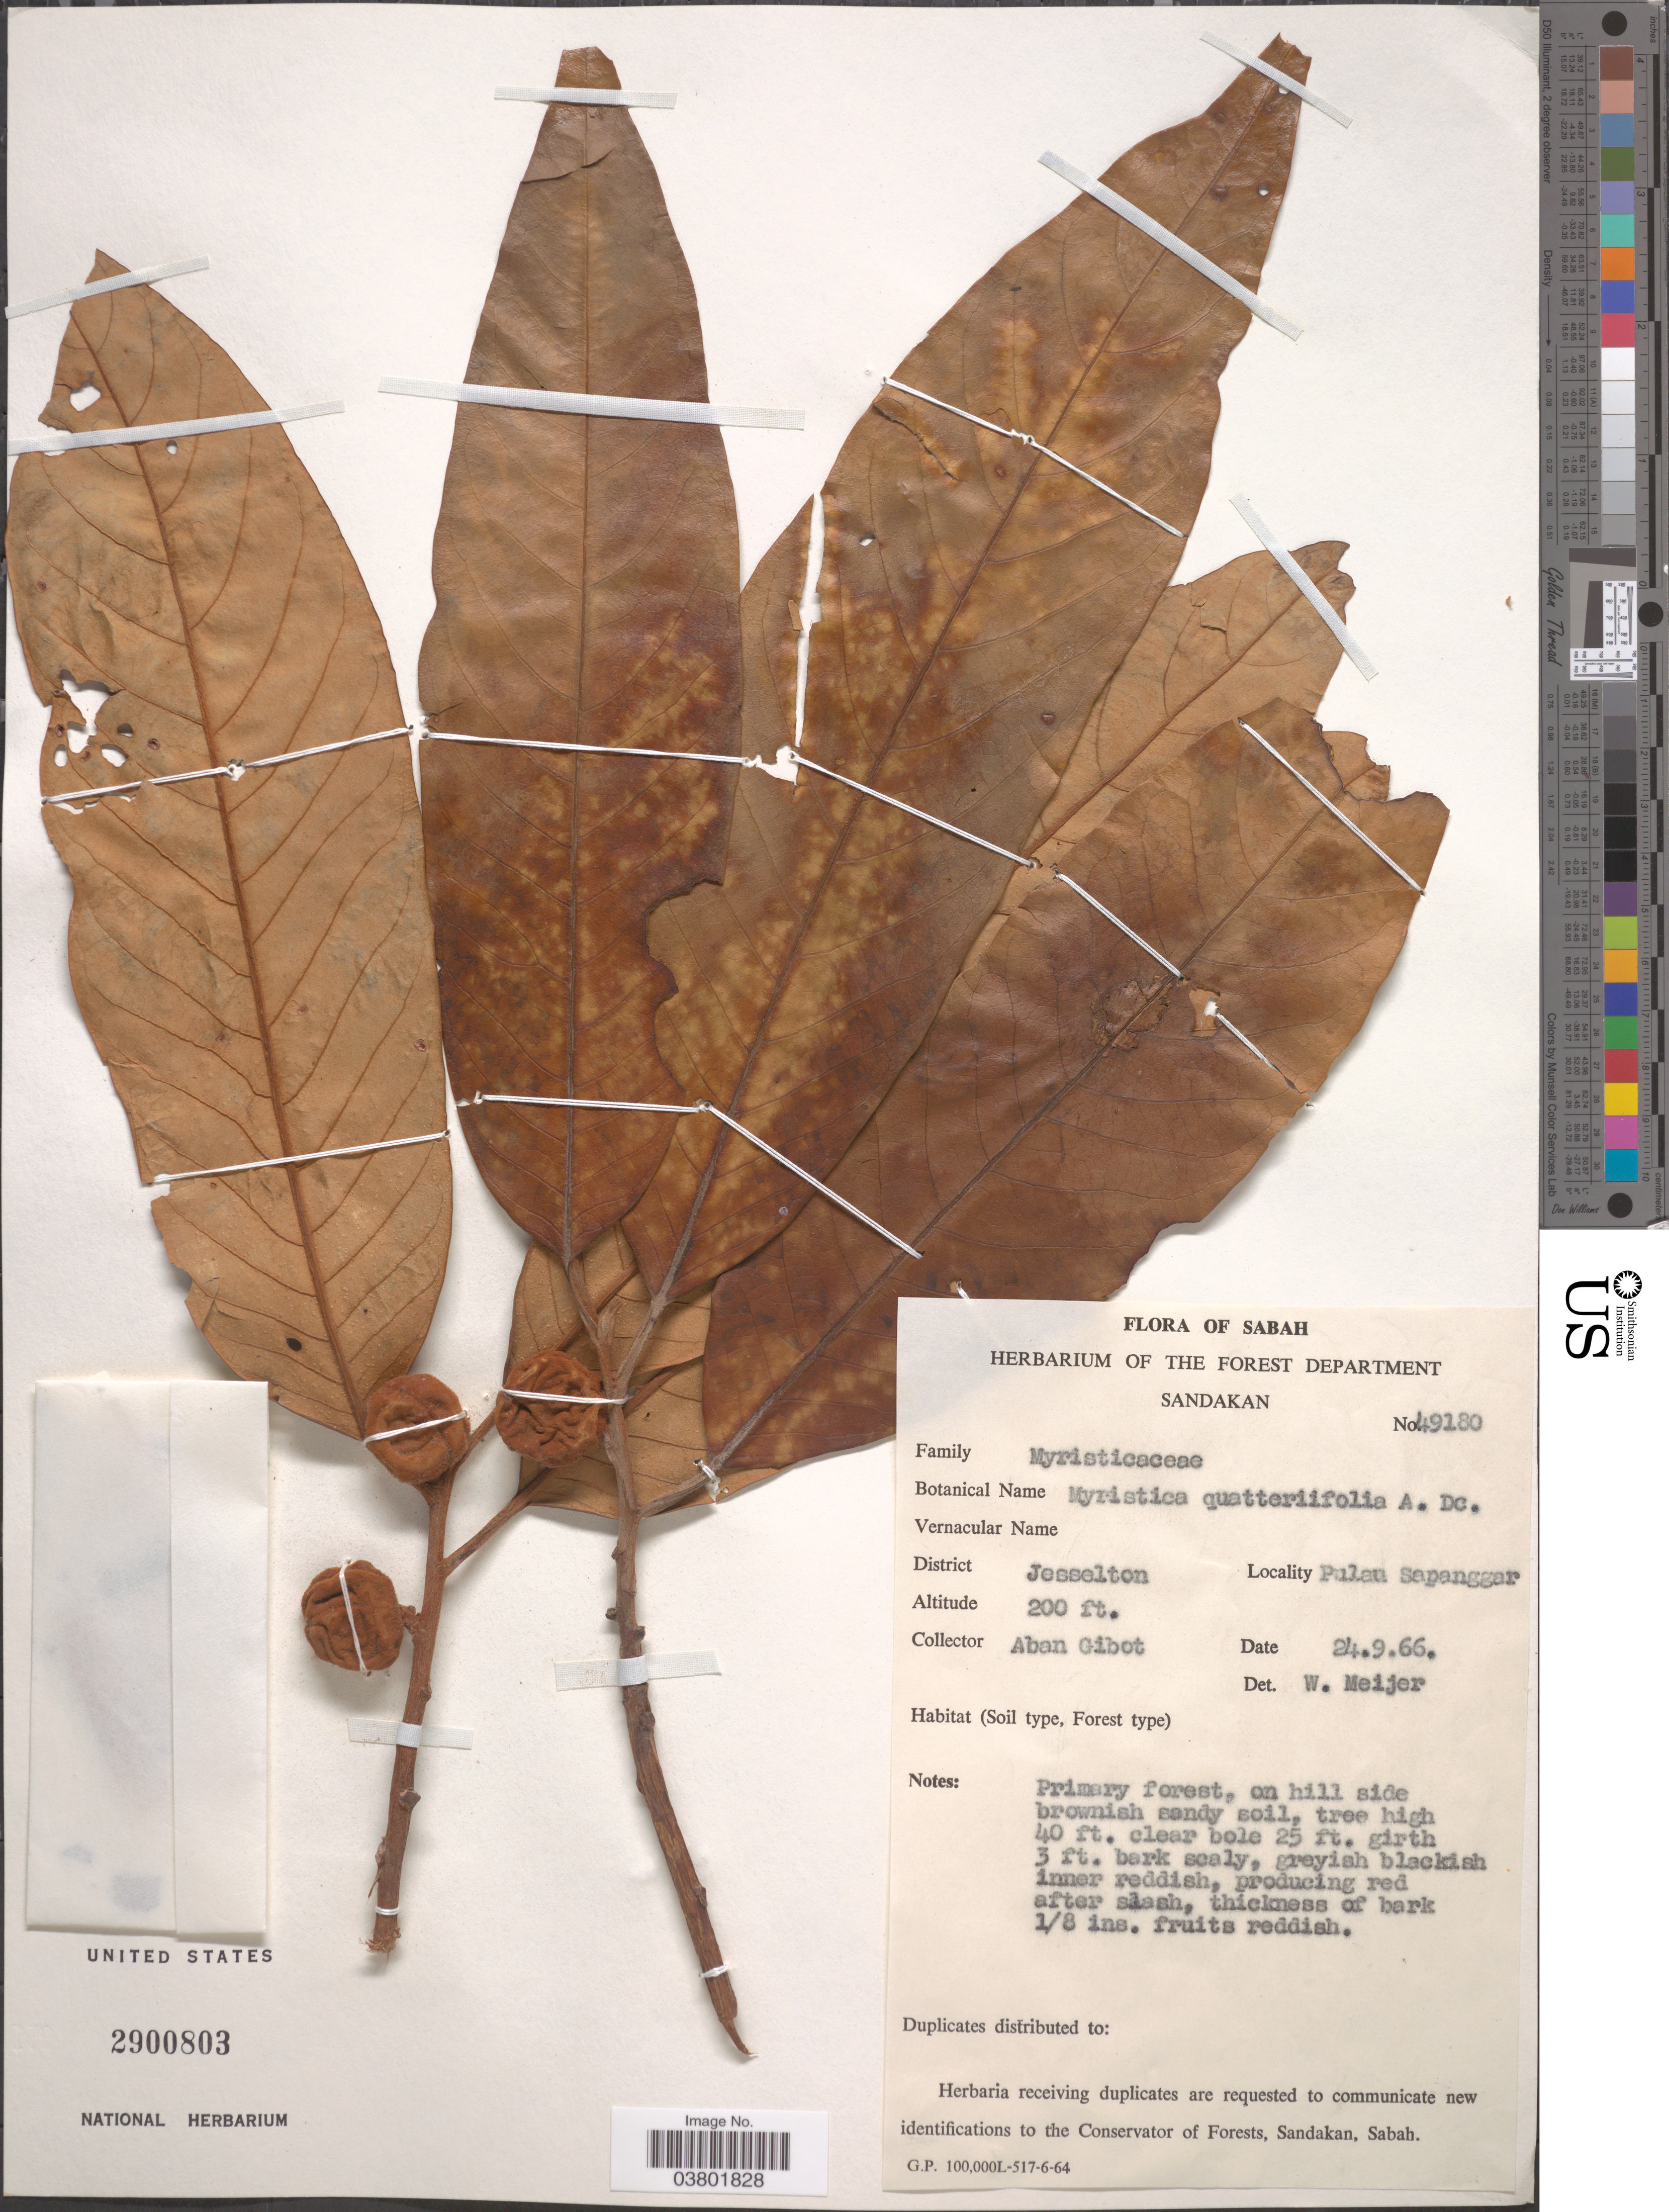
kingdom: Plantae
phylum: Tracheophyta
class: Magnoliopsida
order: Magnoliales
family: Myristicaceae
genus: Myristica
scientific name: Myristica guatteriifolia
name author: A. DC.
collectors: A. Gibot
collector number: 49180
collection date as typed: Transcribed d/m/y: 24/9/66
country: Malaysia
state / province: Sabah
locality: District Jesselton. Pulau Sapanggar.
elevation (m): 61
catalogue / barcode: US 2900803